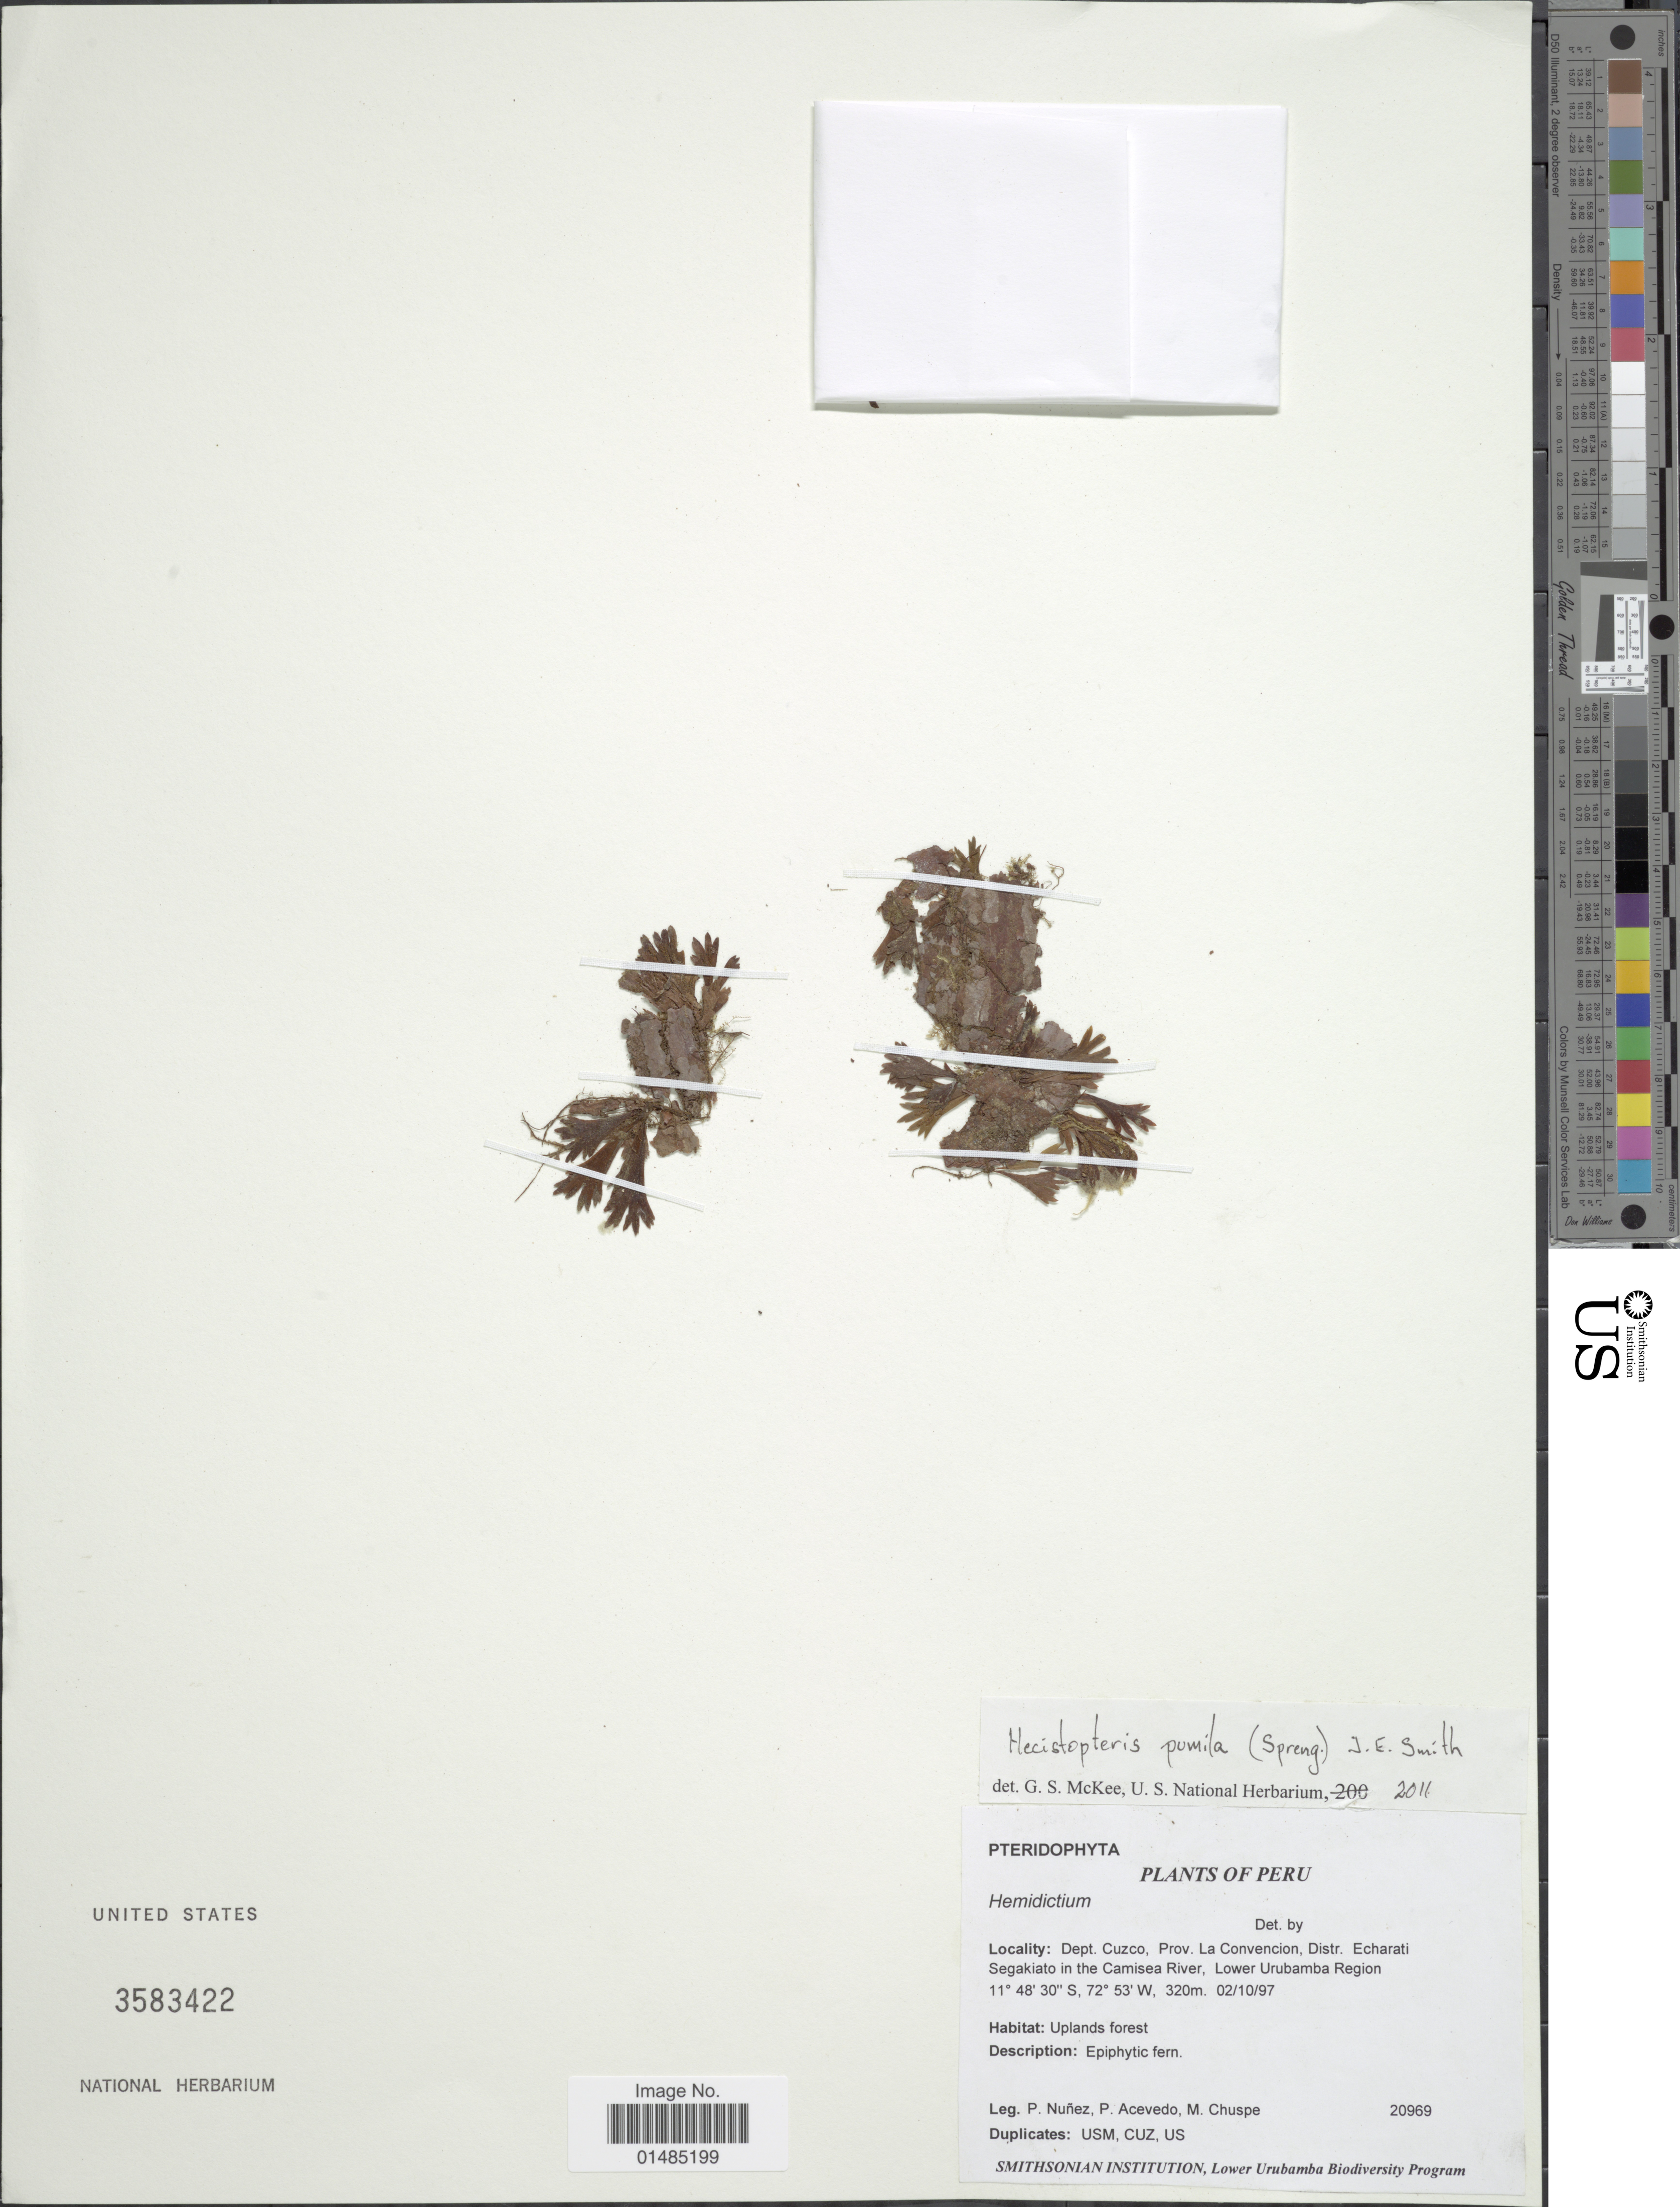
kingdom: Plantae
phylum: Tracheophyta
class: Polypodiopsida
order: Polypodiales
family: Pteridaceae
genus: Hecistopteris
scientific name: Hecistopteris pumila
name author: Christ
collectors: P. Nuñez V., P. Acevedo-Rodr. & M. Chuspe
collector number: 20969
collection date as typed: Transcribed d/m/y: 2/10/97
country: Peru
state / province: Cusco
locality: Dept. Cuzco, Prov. La Convencion, Distr. Echarati Segakiato in the Camisea River, Lower Urubamba Region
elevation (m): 320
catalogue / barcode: US 3583422